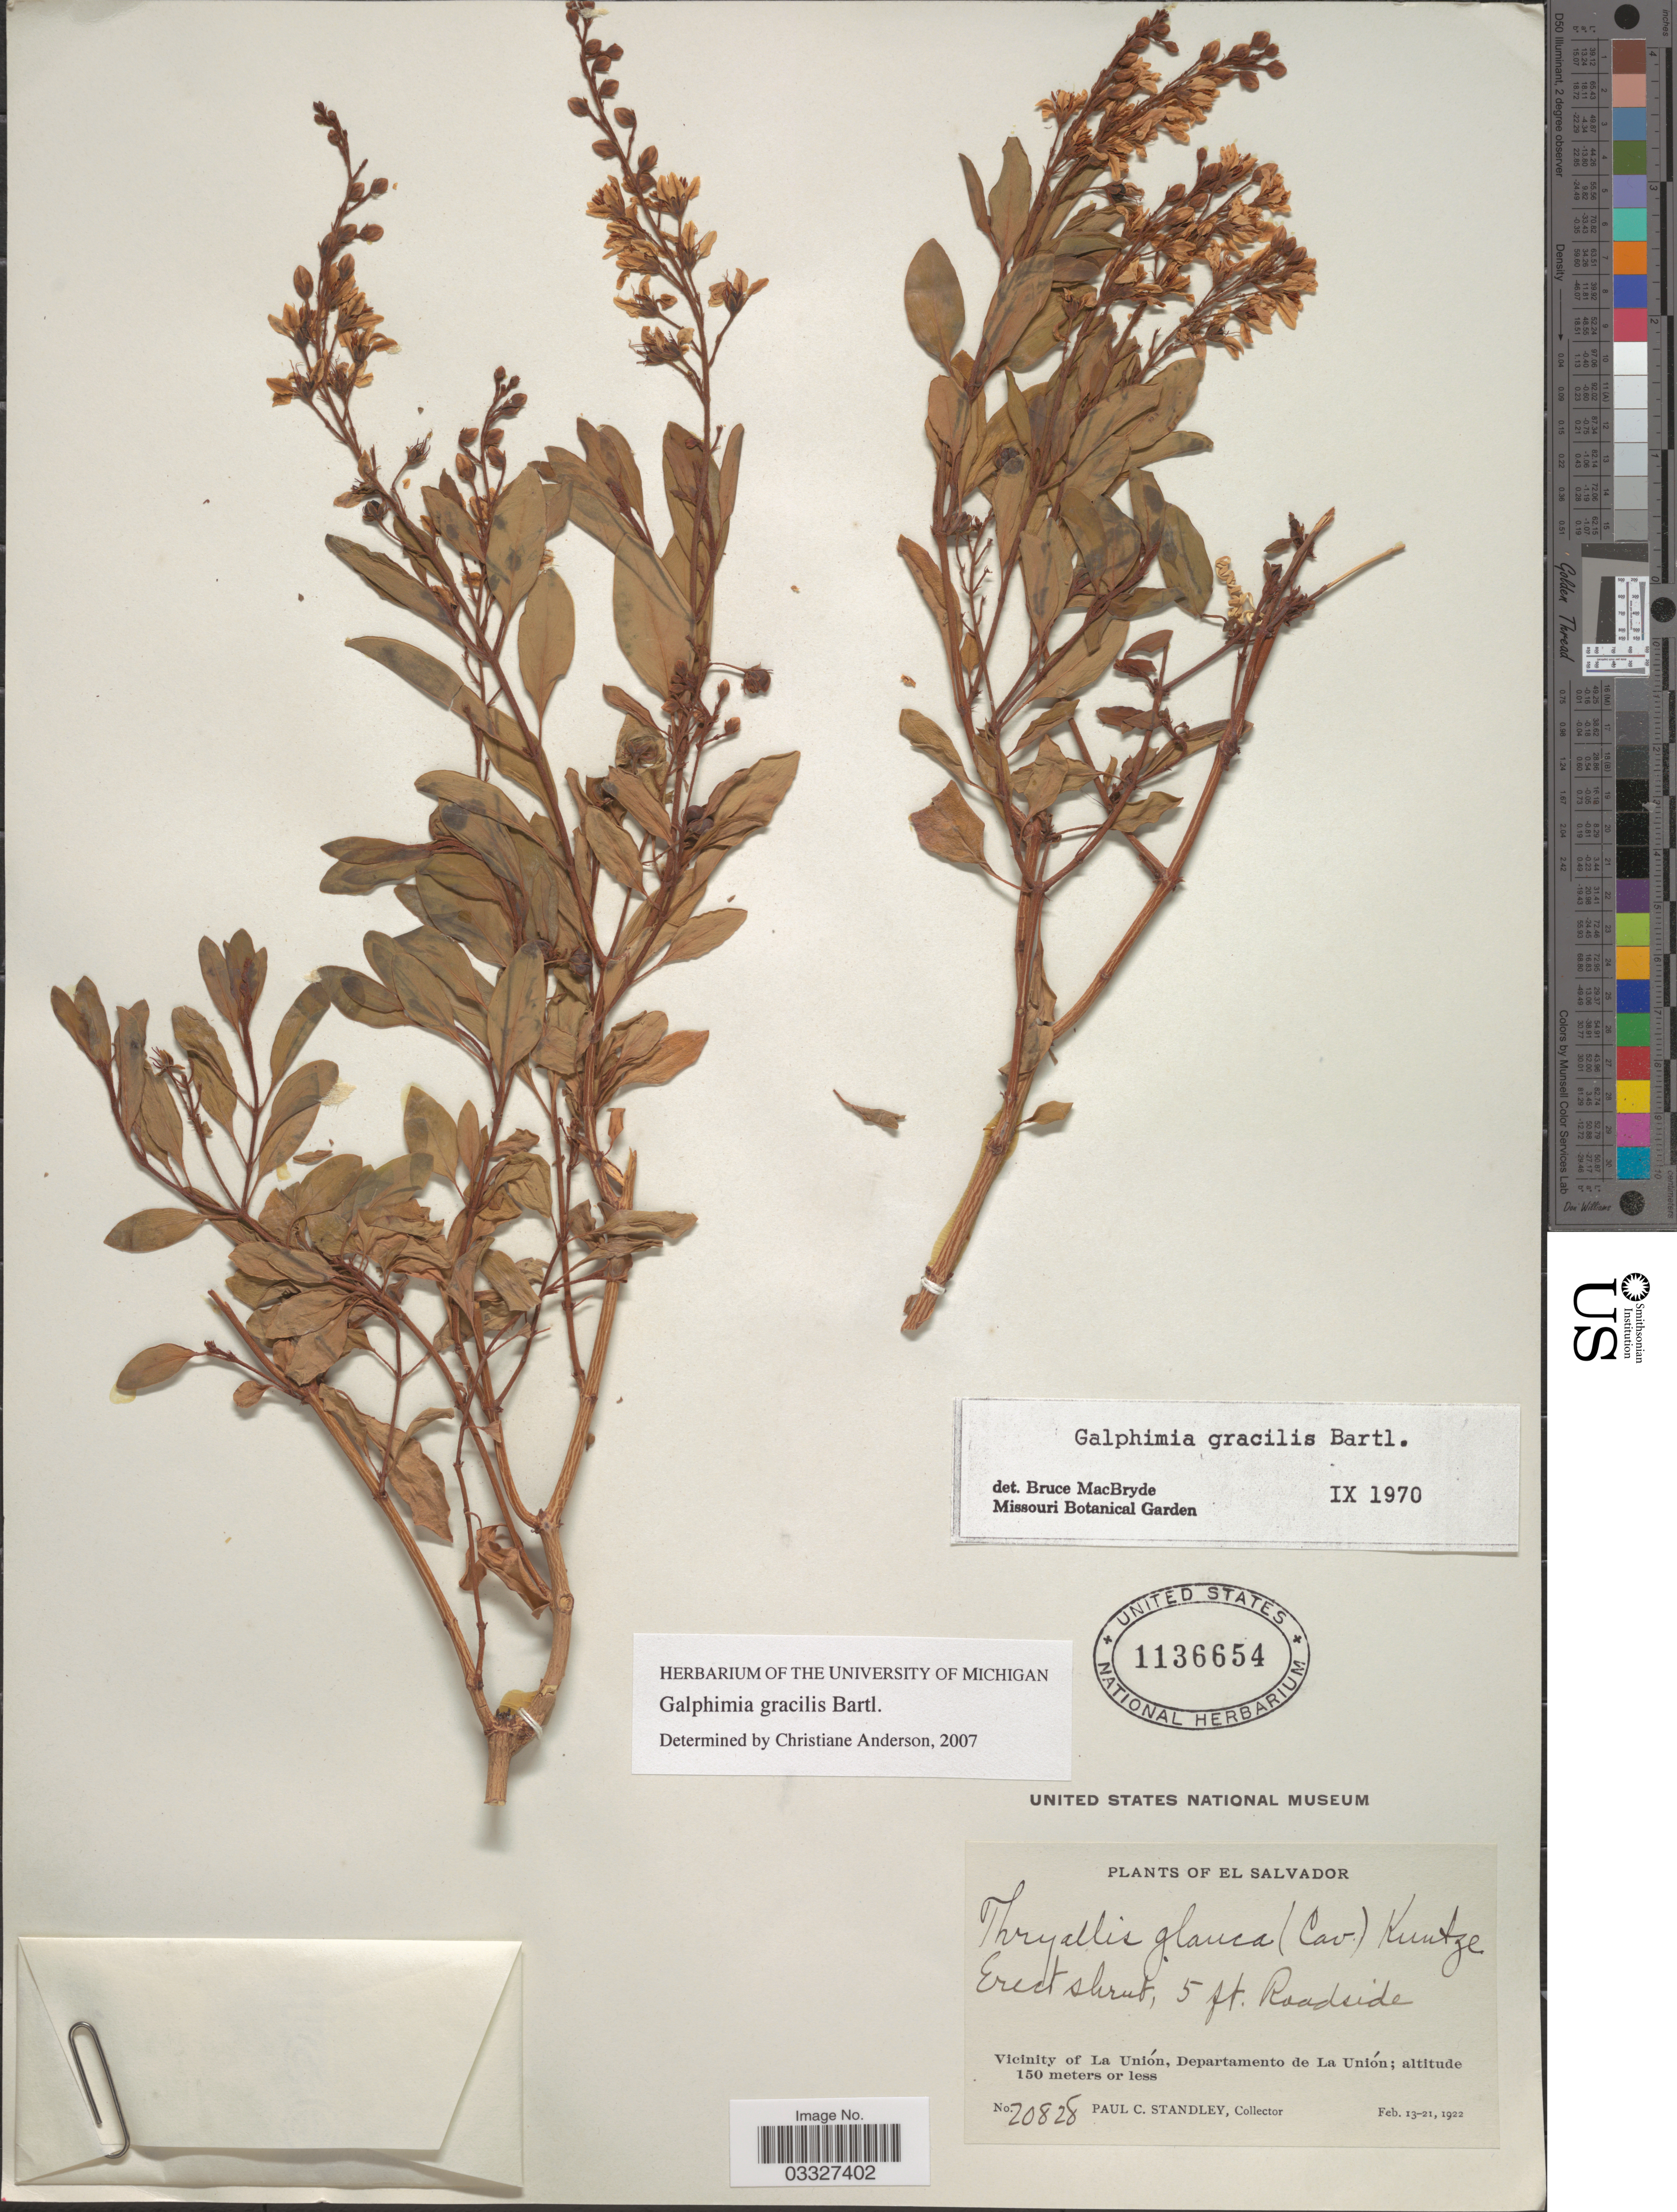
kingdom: Plantae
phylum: Tracheophyta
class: Magnoliopsida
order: Malpighiales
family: Malpighiaceae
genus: Galphimia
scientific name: Galphimia gracilis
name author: Bartl.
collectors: P. C. Standley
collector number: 20828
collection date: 1922-02-13/1922-02-21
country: El Salvador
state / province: La Union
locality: Vicinity of La Unión, Departamento de La Unión.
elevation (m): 150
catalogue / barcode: US 1136654